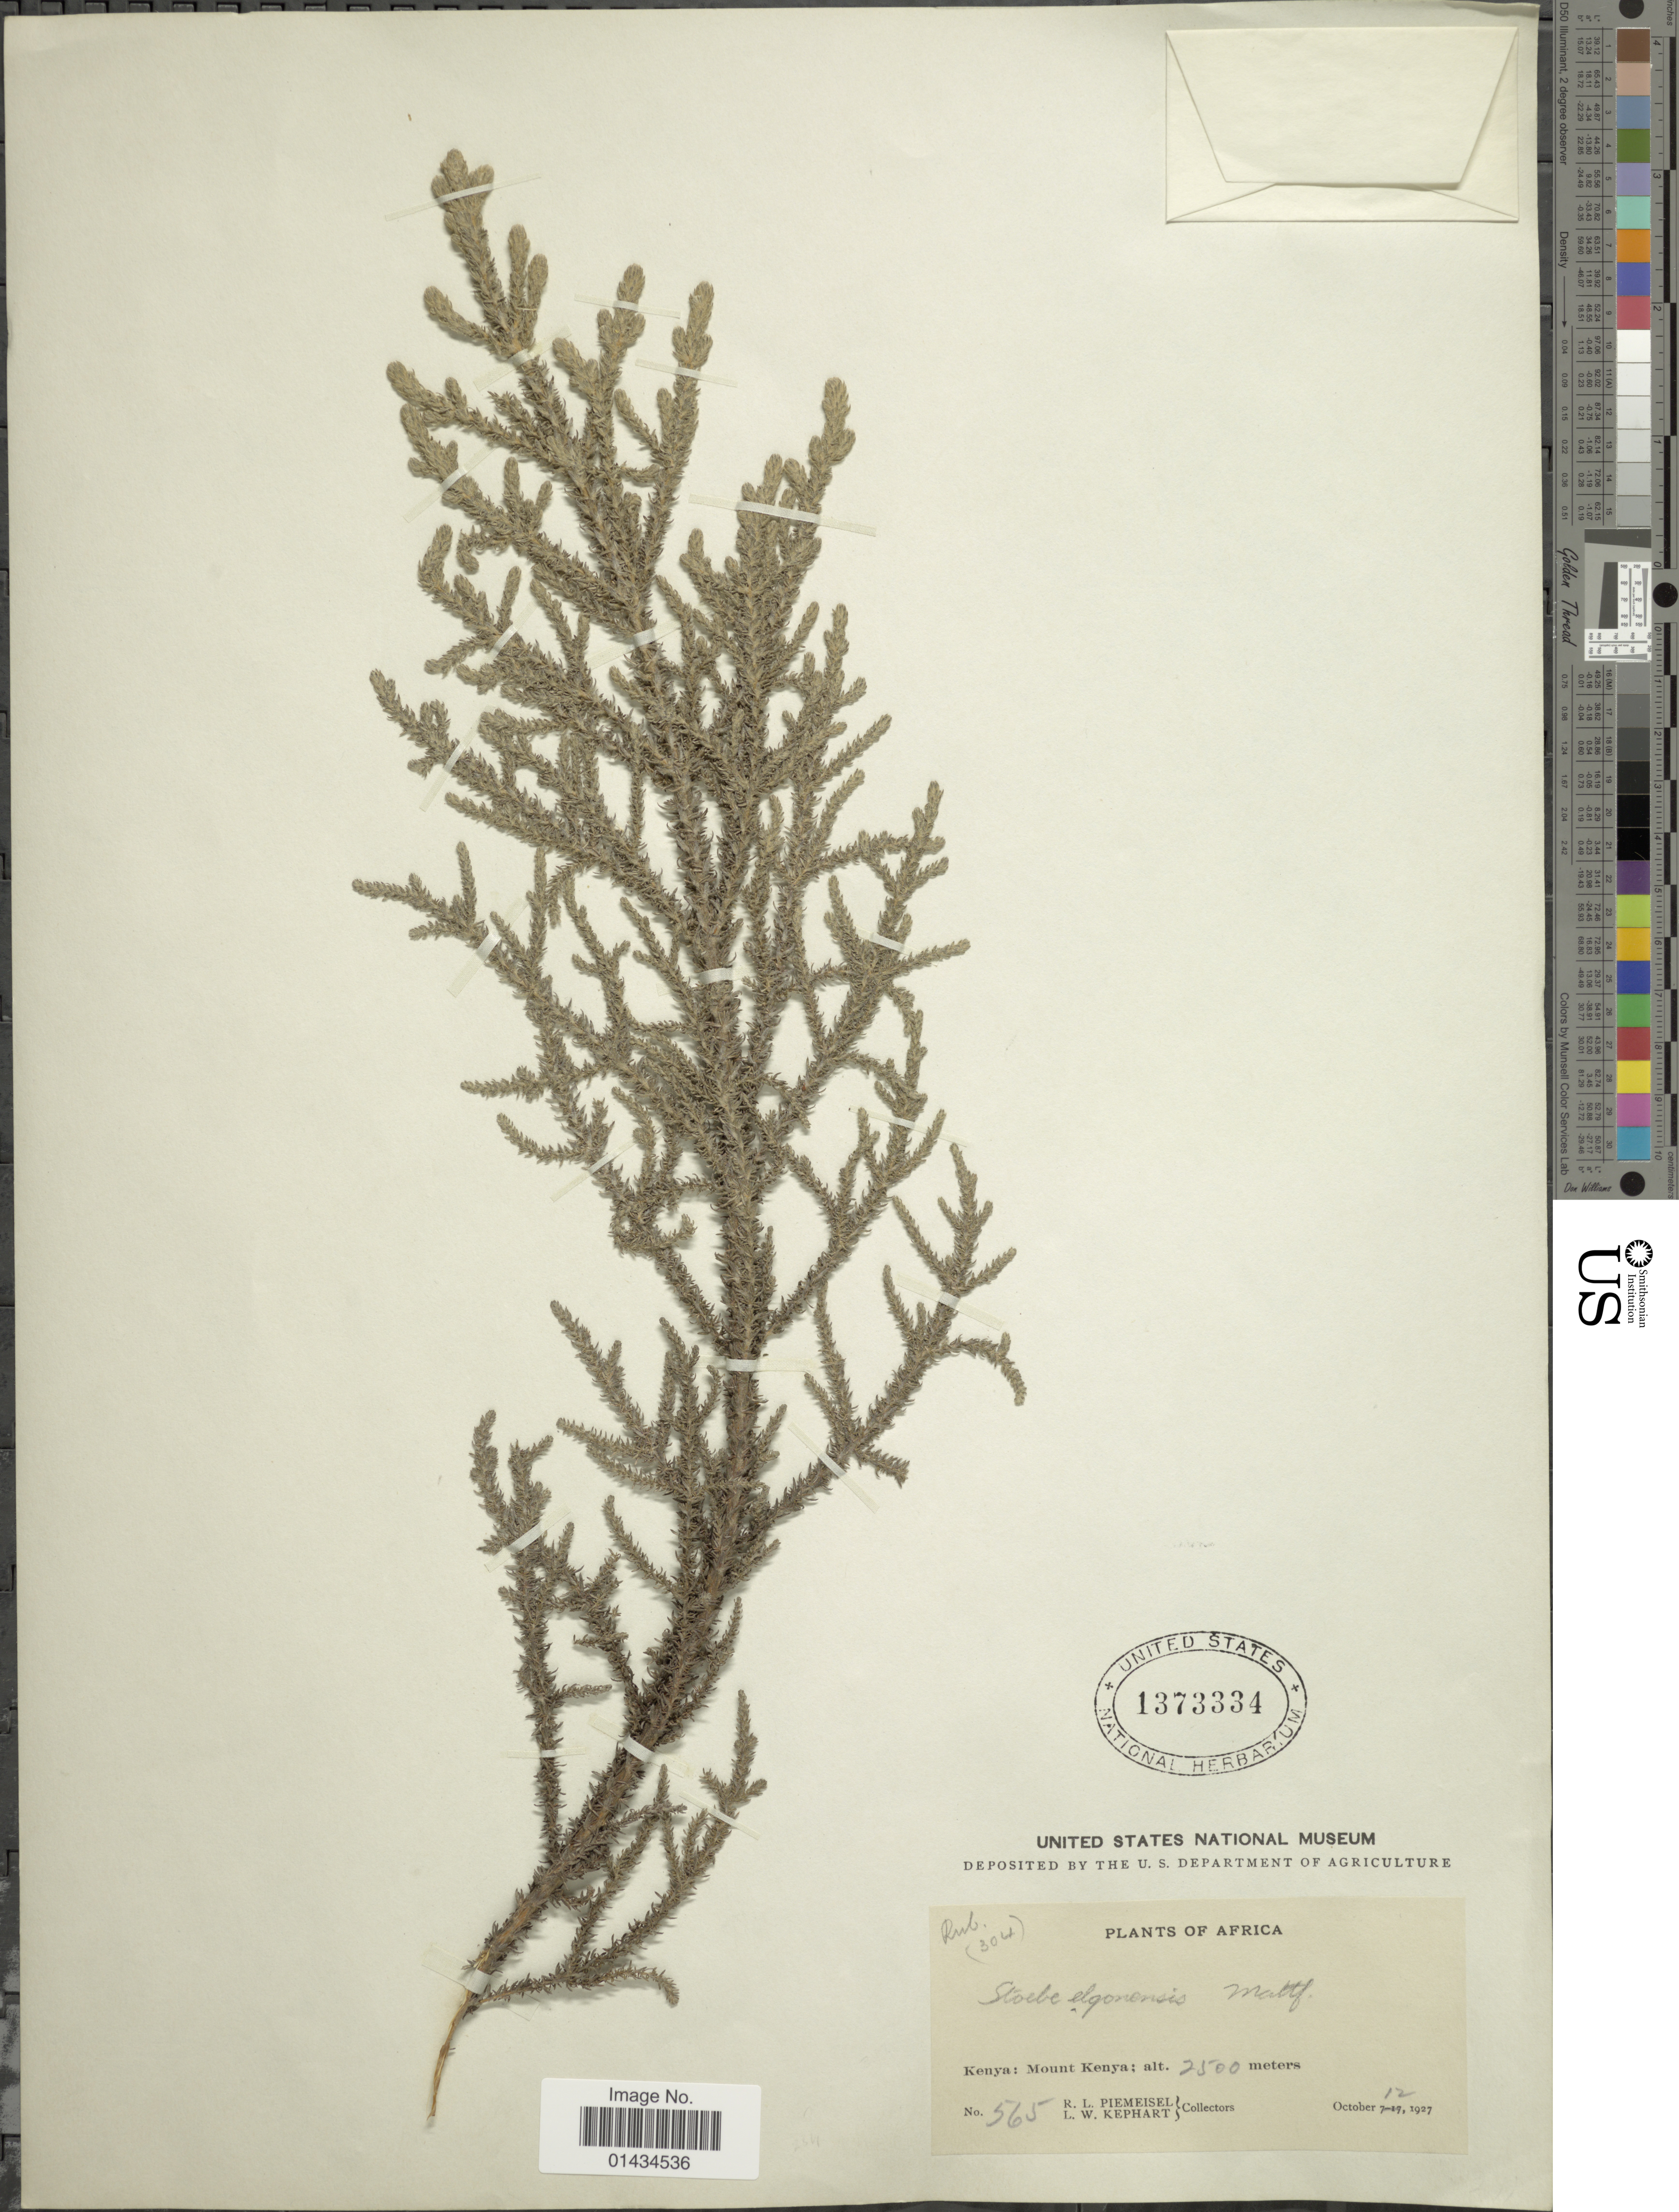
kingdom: Plantae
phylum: Tracheophyta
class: Magnoliopsida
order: Asterales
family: Asteraceae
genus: Stoebe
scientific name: Stoebe elegonensis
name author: Mattf.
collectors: R. L. Piemeisel & L. W. Kephart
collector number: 565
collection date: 1927-10-12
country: Kenya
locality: Mount Kenya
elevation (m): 2500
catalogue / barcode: US 1373334